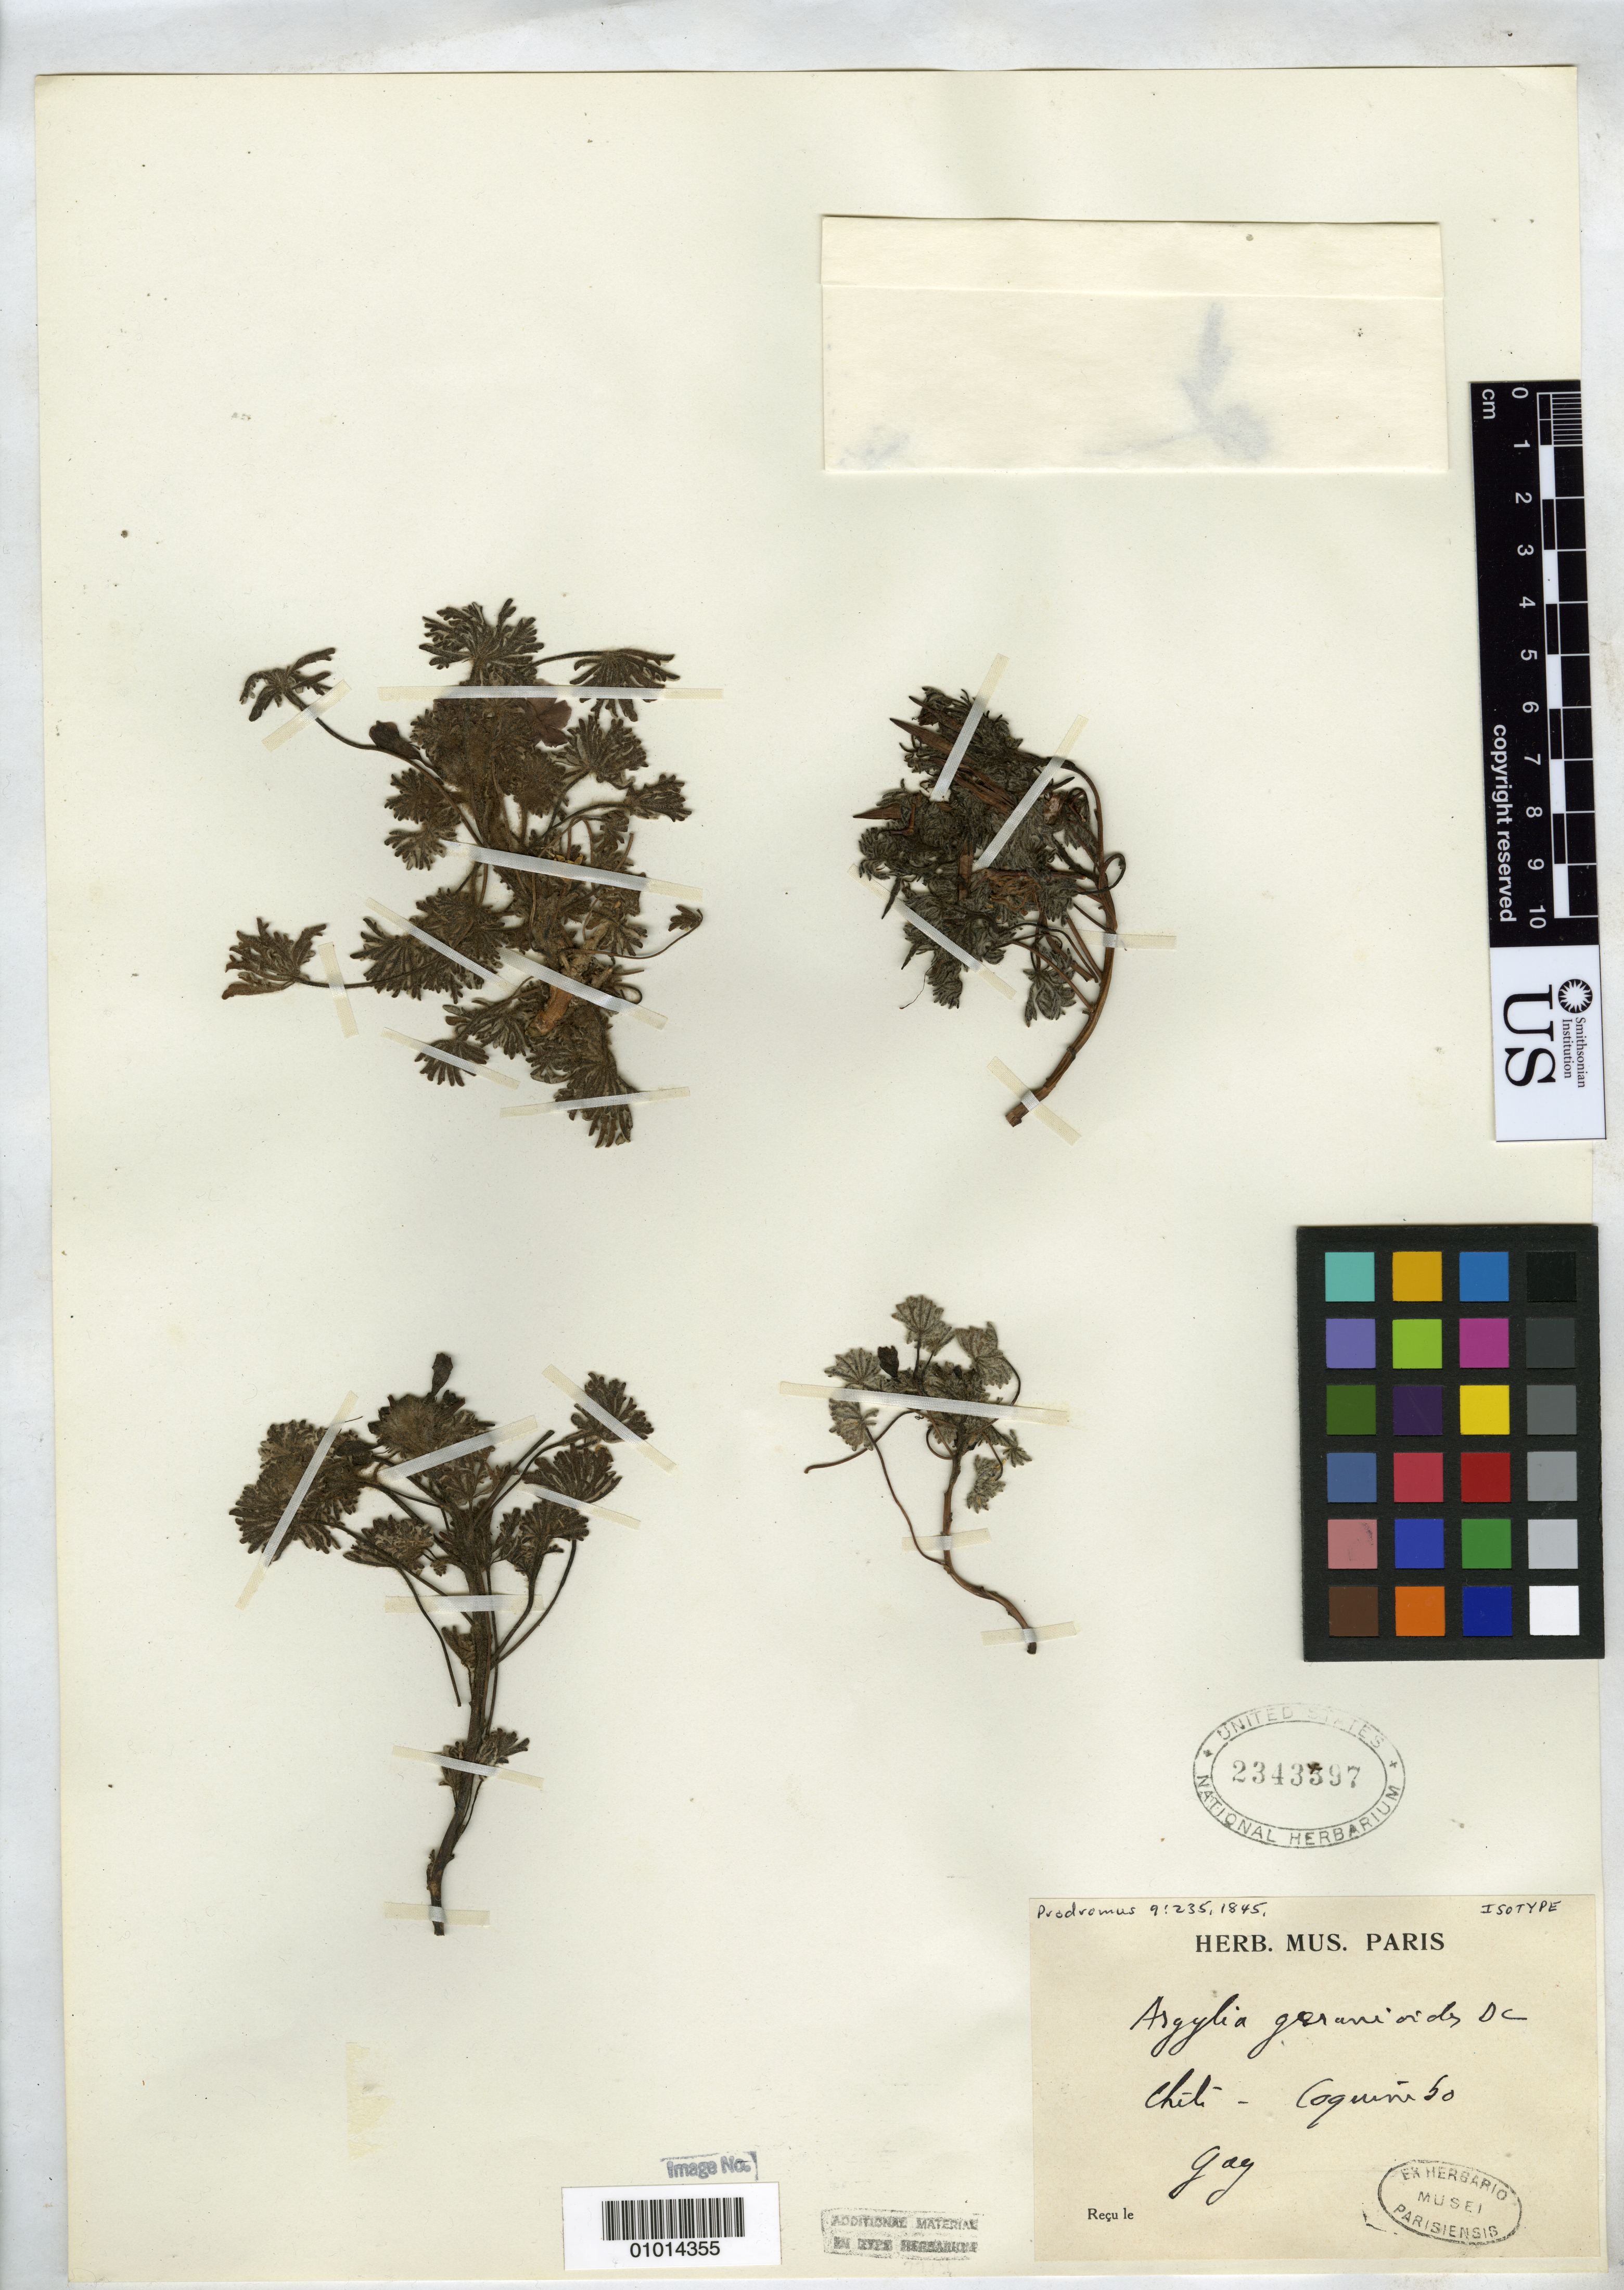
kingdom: Plantae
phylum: Tracheophyta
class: Magnoliopsida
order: Lamiales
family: Bignoniaceae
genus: Argylia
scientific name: Argylia geranioides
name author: A. DC. in DC.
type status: Type Collection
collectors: C. Gay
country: Chile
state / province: Coquimbo (IV)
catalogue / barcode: US 2343397